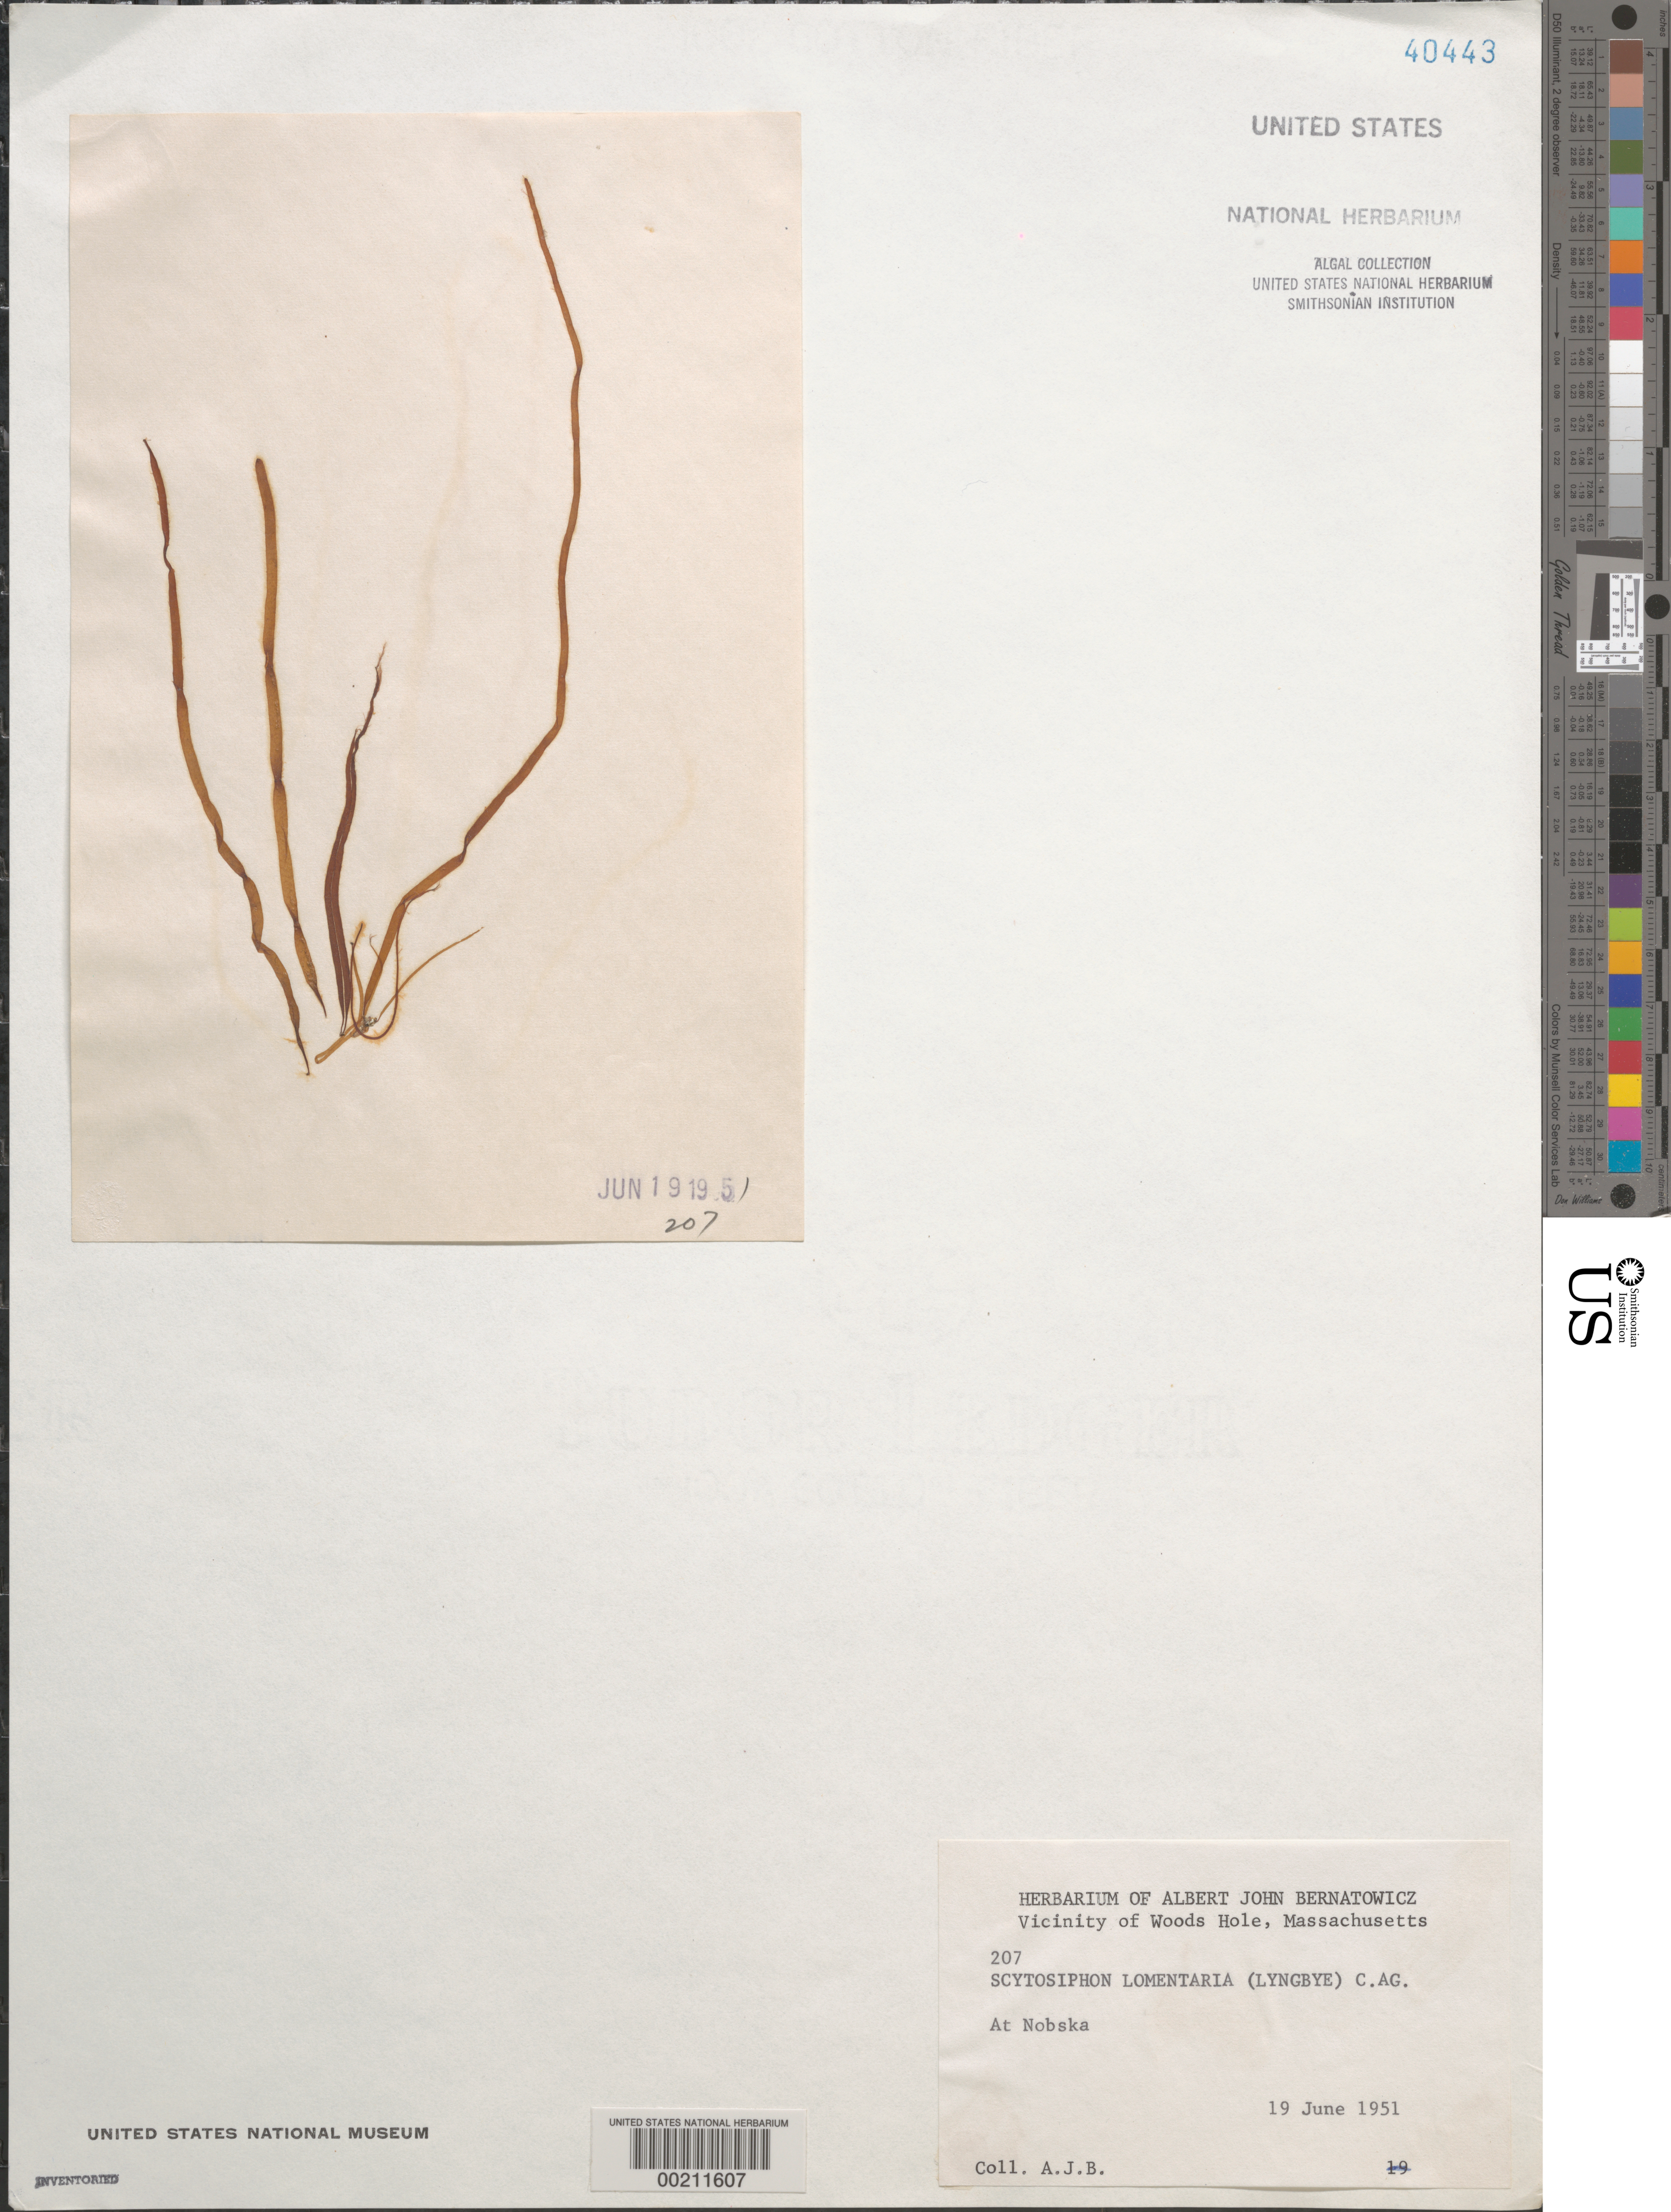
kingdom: Chromista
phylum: Ochrophyta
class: Phaeophyceae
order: Scytosiphonales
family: Scytosiphonaceae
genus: Scytosiphon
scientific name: Scytosiphon lomentaria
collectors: A. Bernatowicz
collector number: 207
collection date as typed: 19 Jun 1951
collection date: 1951-06-19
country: United States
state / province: Massachusetts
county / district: Barnstable County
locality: Nobska, near Woods Hole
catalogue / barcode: US 40443